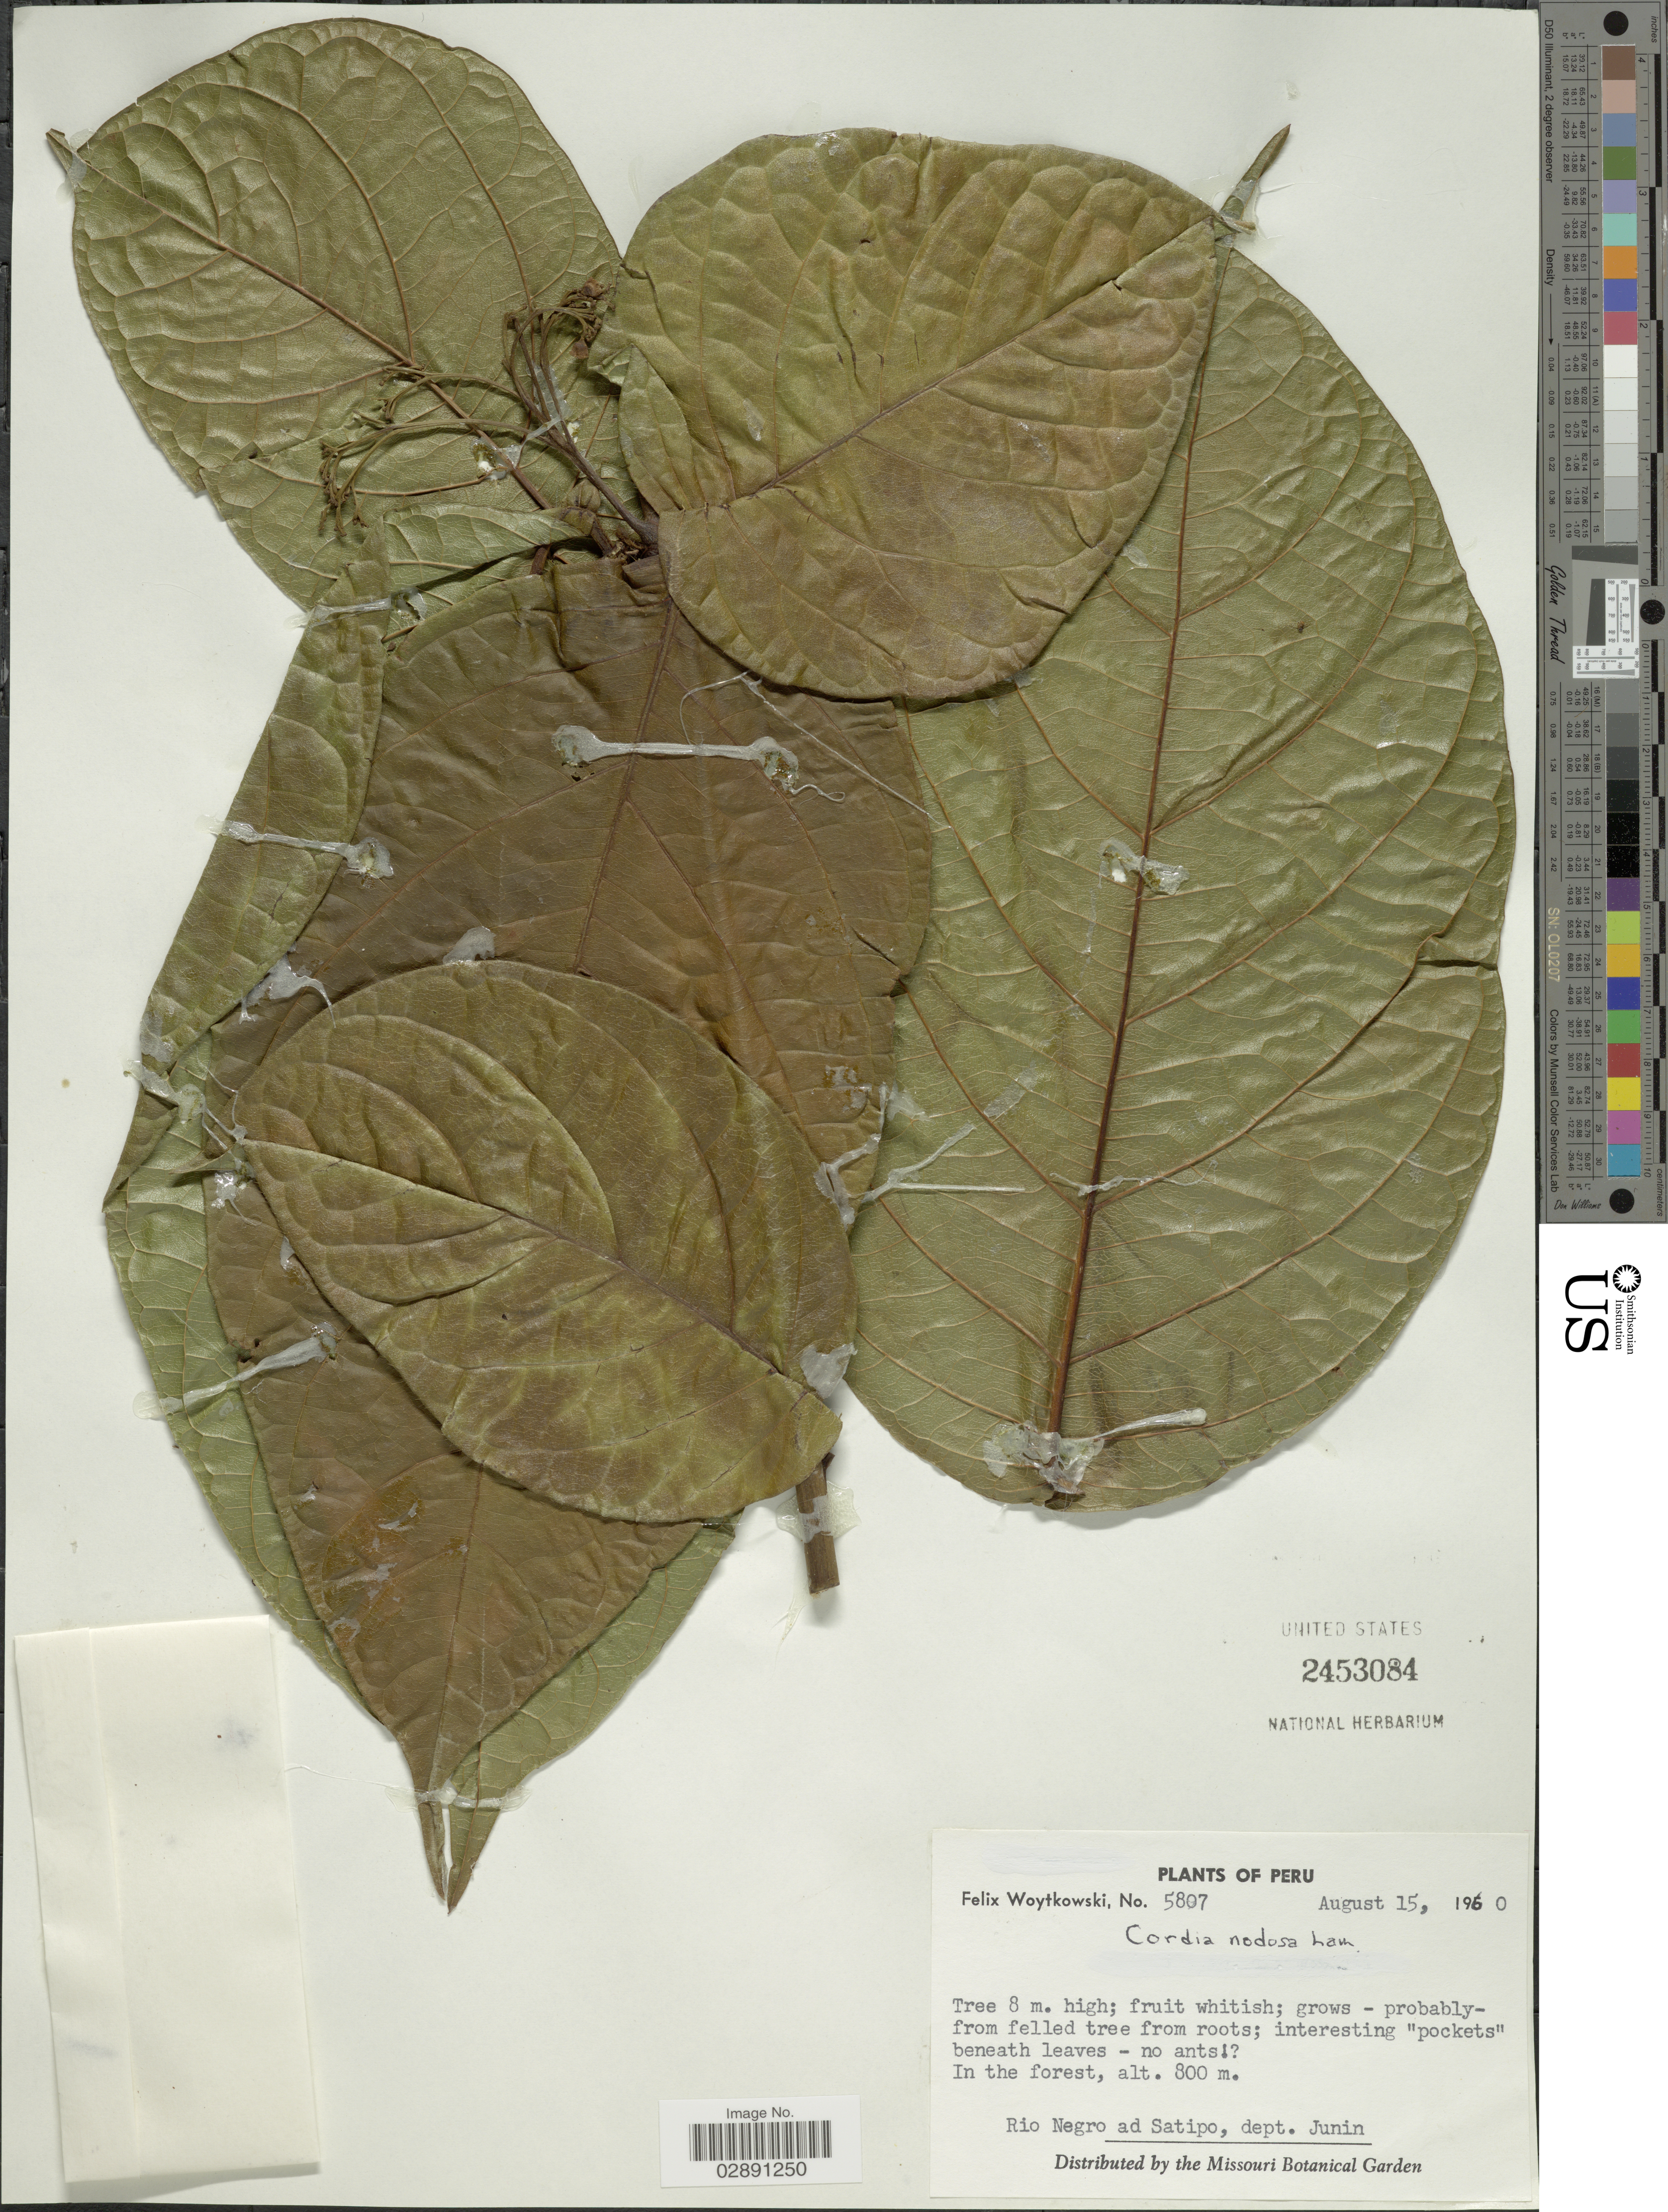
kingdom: Plantae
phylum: Tracheophyta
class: Magnoliopsida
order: Boraginales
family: Cordiaceae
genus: Cordia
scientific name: Cordia nodosa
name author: Lam.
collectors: F. Woytkowski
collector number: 5807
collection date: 1960-08-15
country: Peru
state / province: Junín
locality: Rio Negro ad Satipo, dept. Junin.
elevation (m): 800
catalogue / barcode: US 2453084